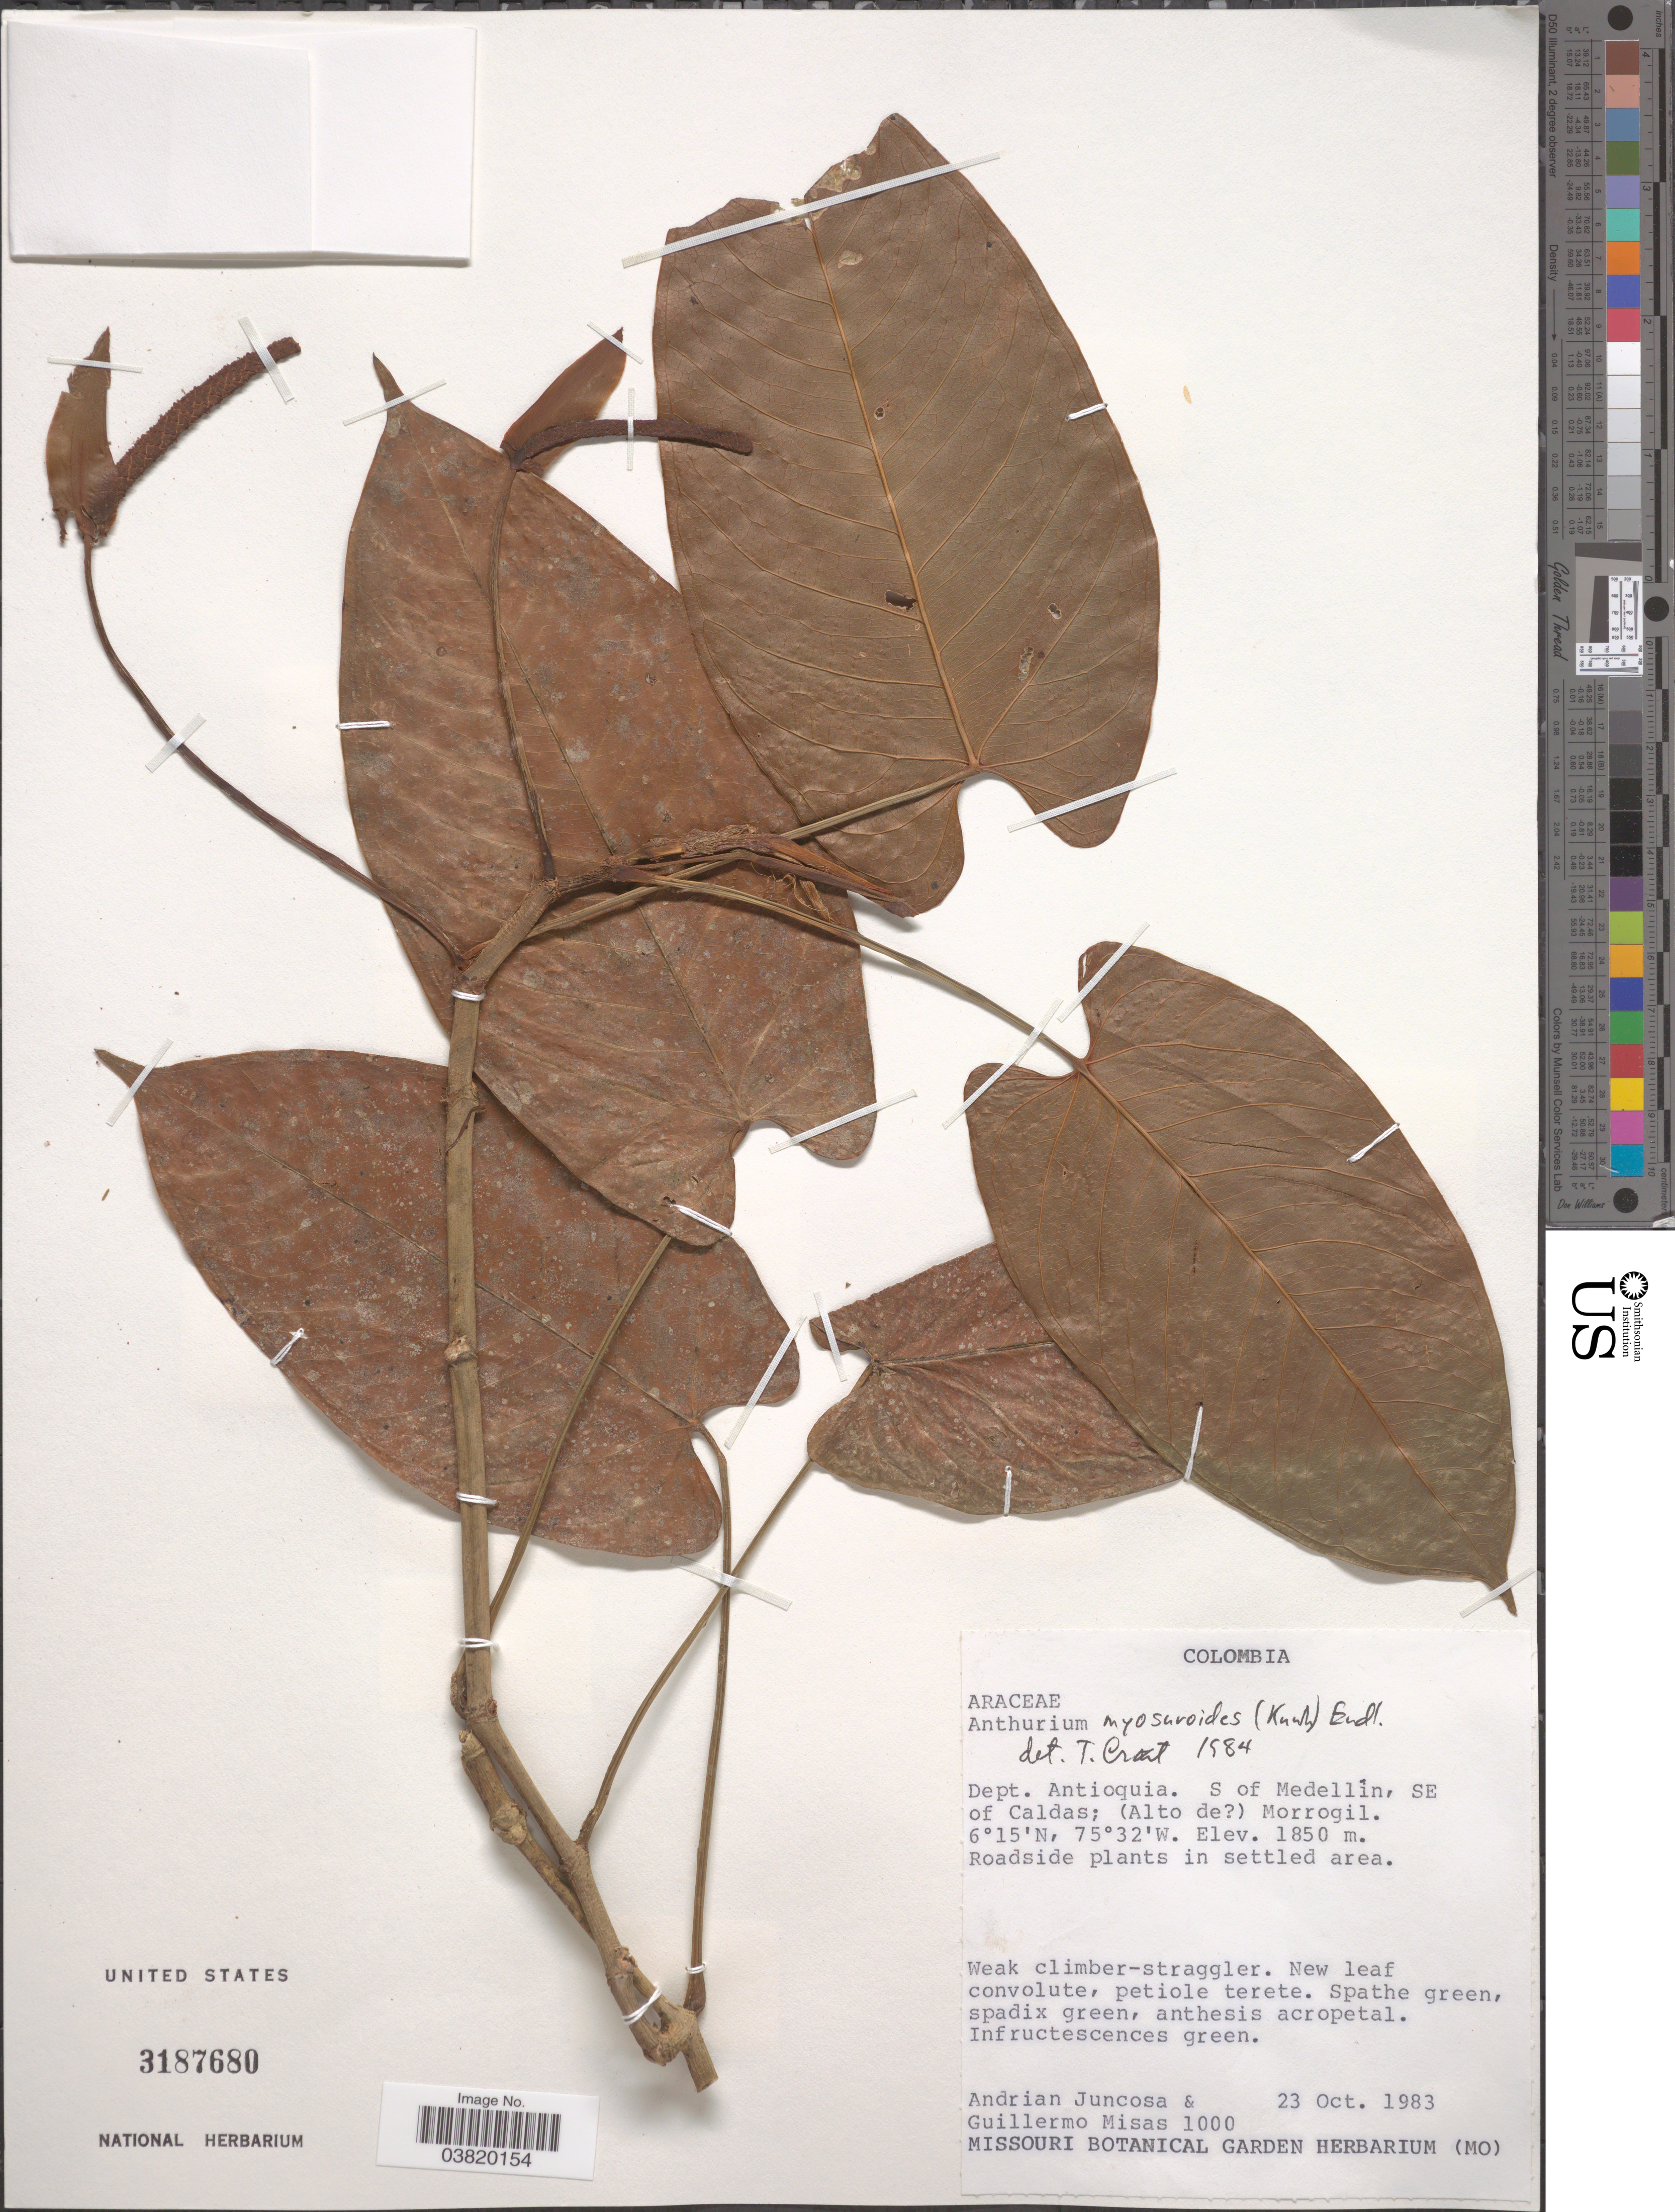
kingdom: Plantae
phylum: Tracheophyta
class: Liliopsida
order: Alismatales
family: Araceae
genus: Anthurium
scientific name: Anthurium myosuroides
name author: (Kunth) Endl.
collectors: A. Juncosa & G. Misas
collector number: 1000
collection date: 1983-10-23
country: Colombia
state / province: Antioquia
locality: Dept. Antioquia. S of Medellin, SE of Caldas; (Alto de [unsure placement]) Morrogil.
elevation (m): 1850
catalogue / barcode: US 3187680